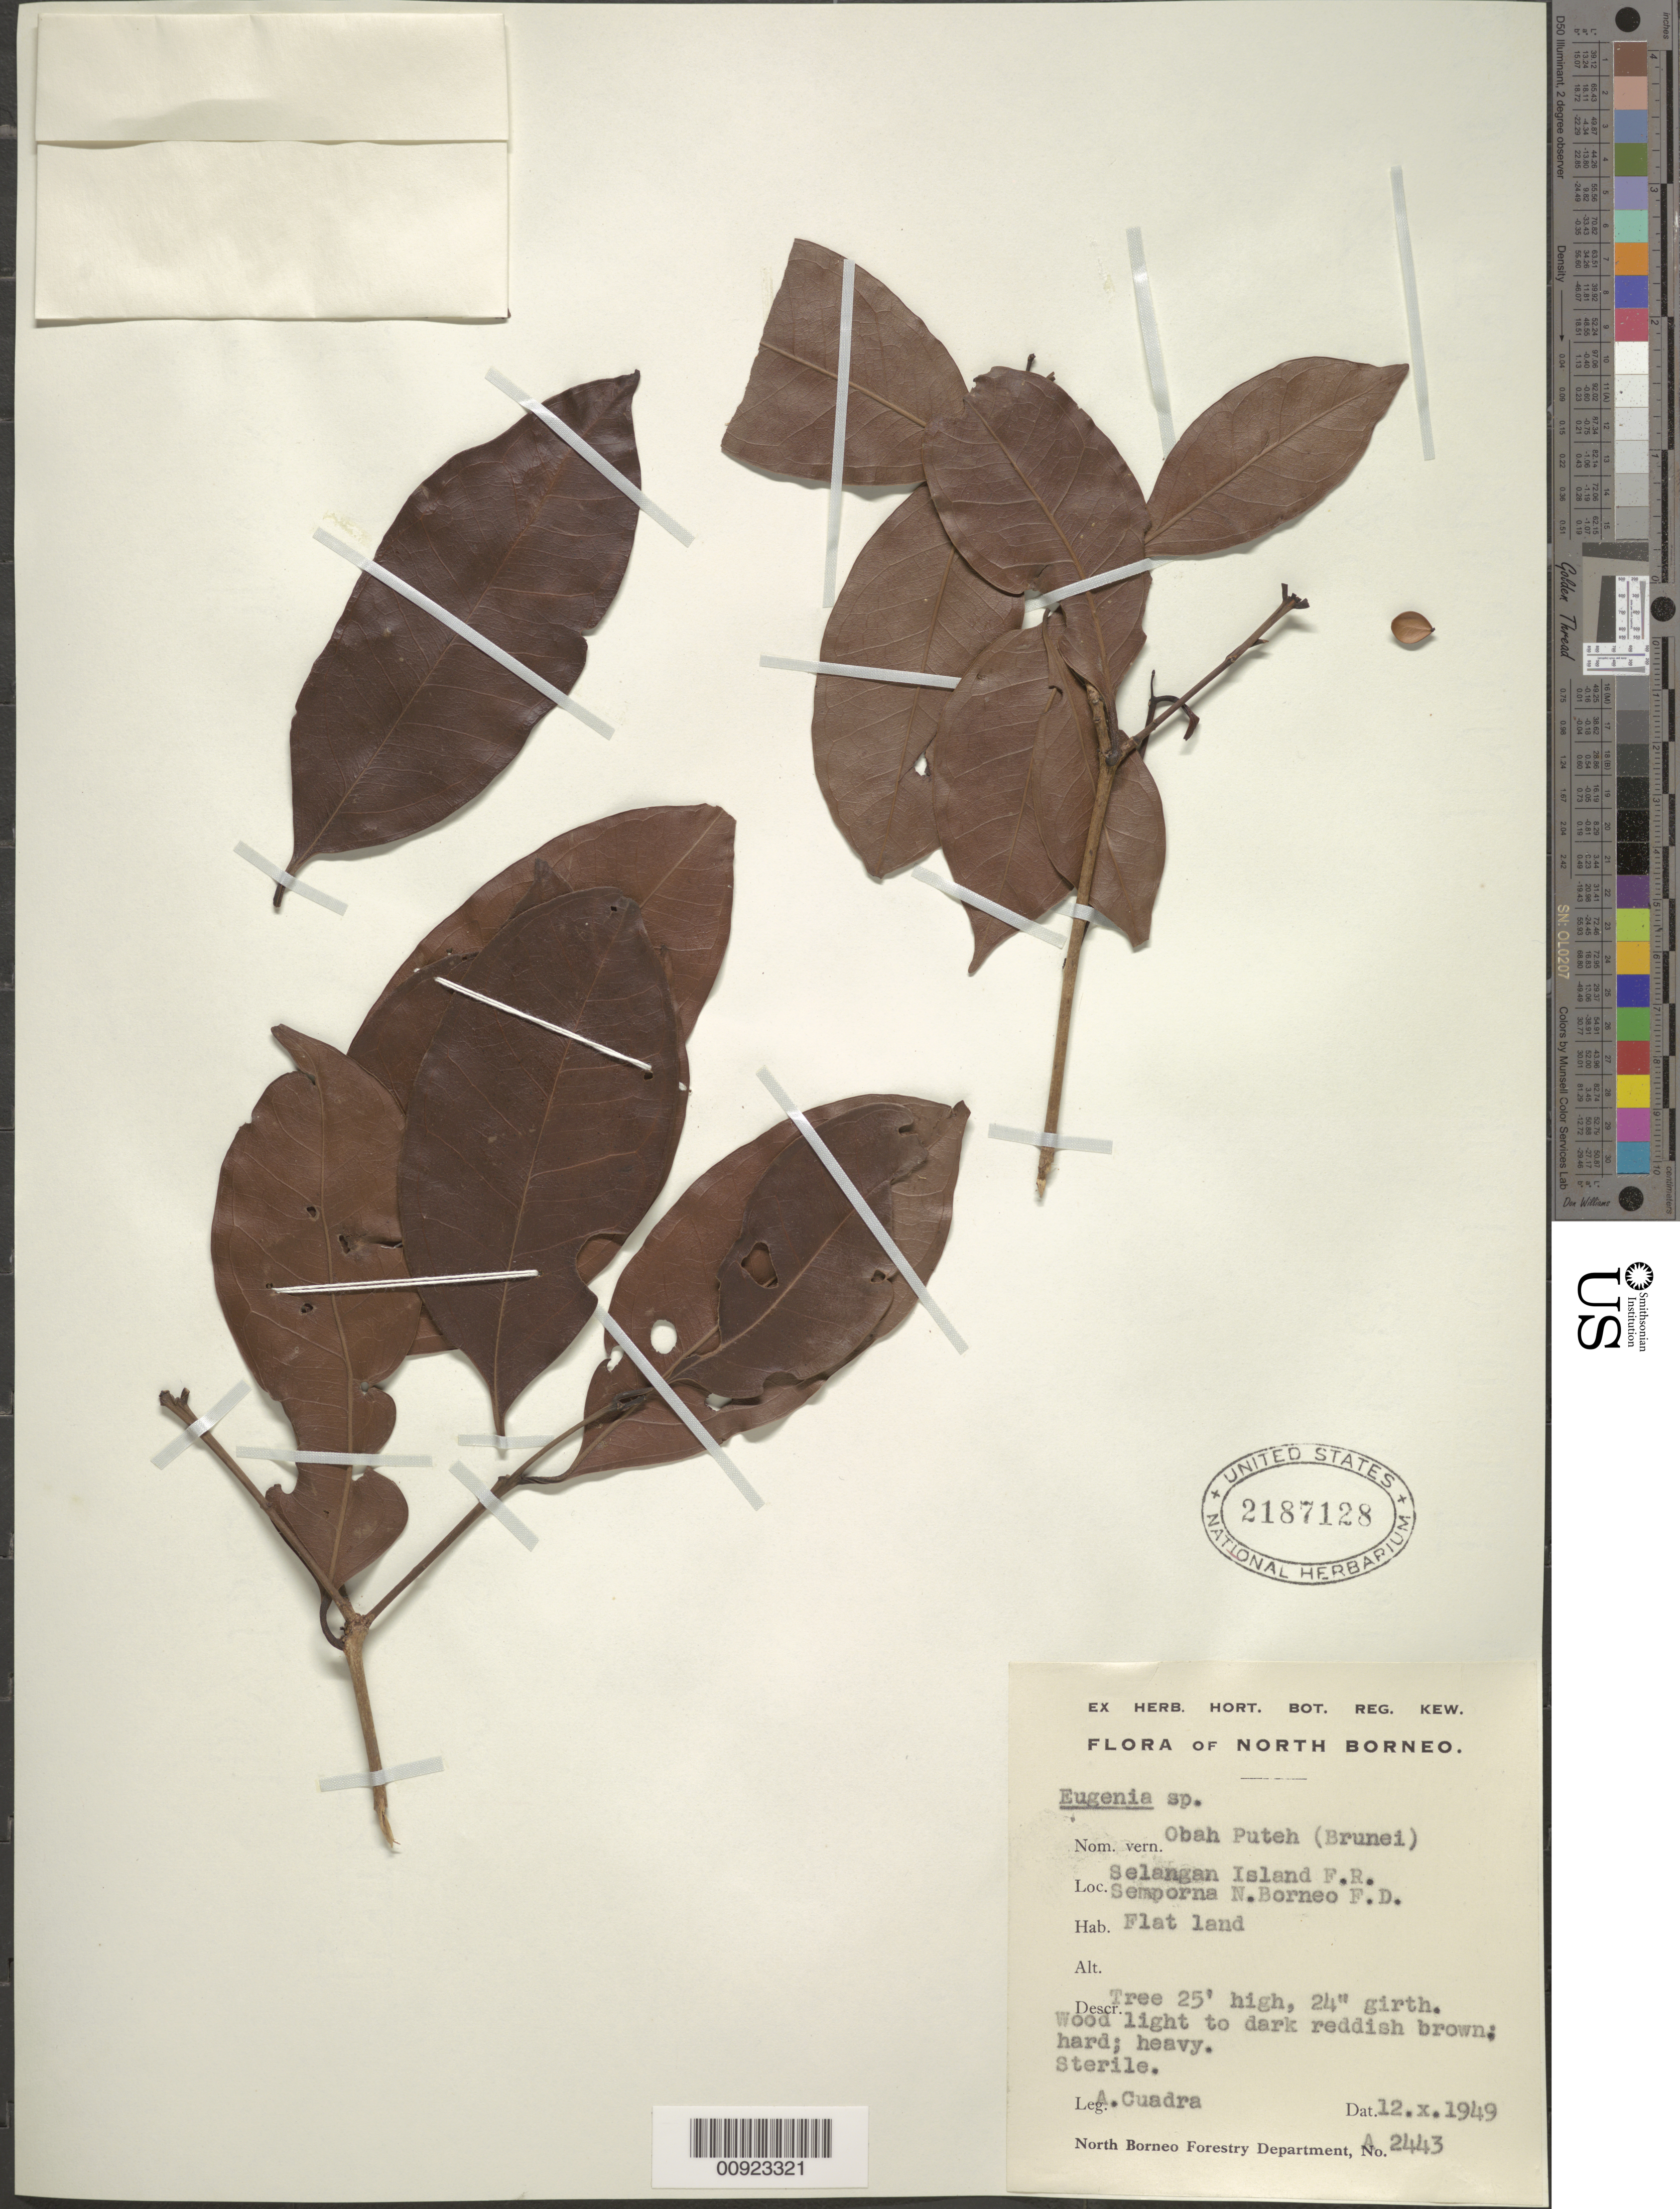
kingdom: Plantae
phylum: Tracheophyta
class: Magnoliopsida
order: Myrtales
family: Myrtaceae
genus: Eugenia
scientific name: Eugenia sp.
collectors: A. Cuadra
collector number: A 2443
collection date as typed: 12 Oct 1949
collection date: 1949-10-12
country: Indonesia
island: Borneo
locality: North Borneo, Selangan Island F.R., Semporna F.D.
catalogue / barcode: US 923321